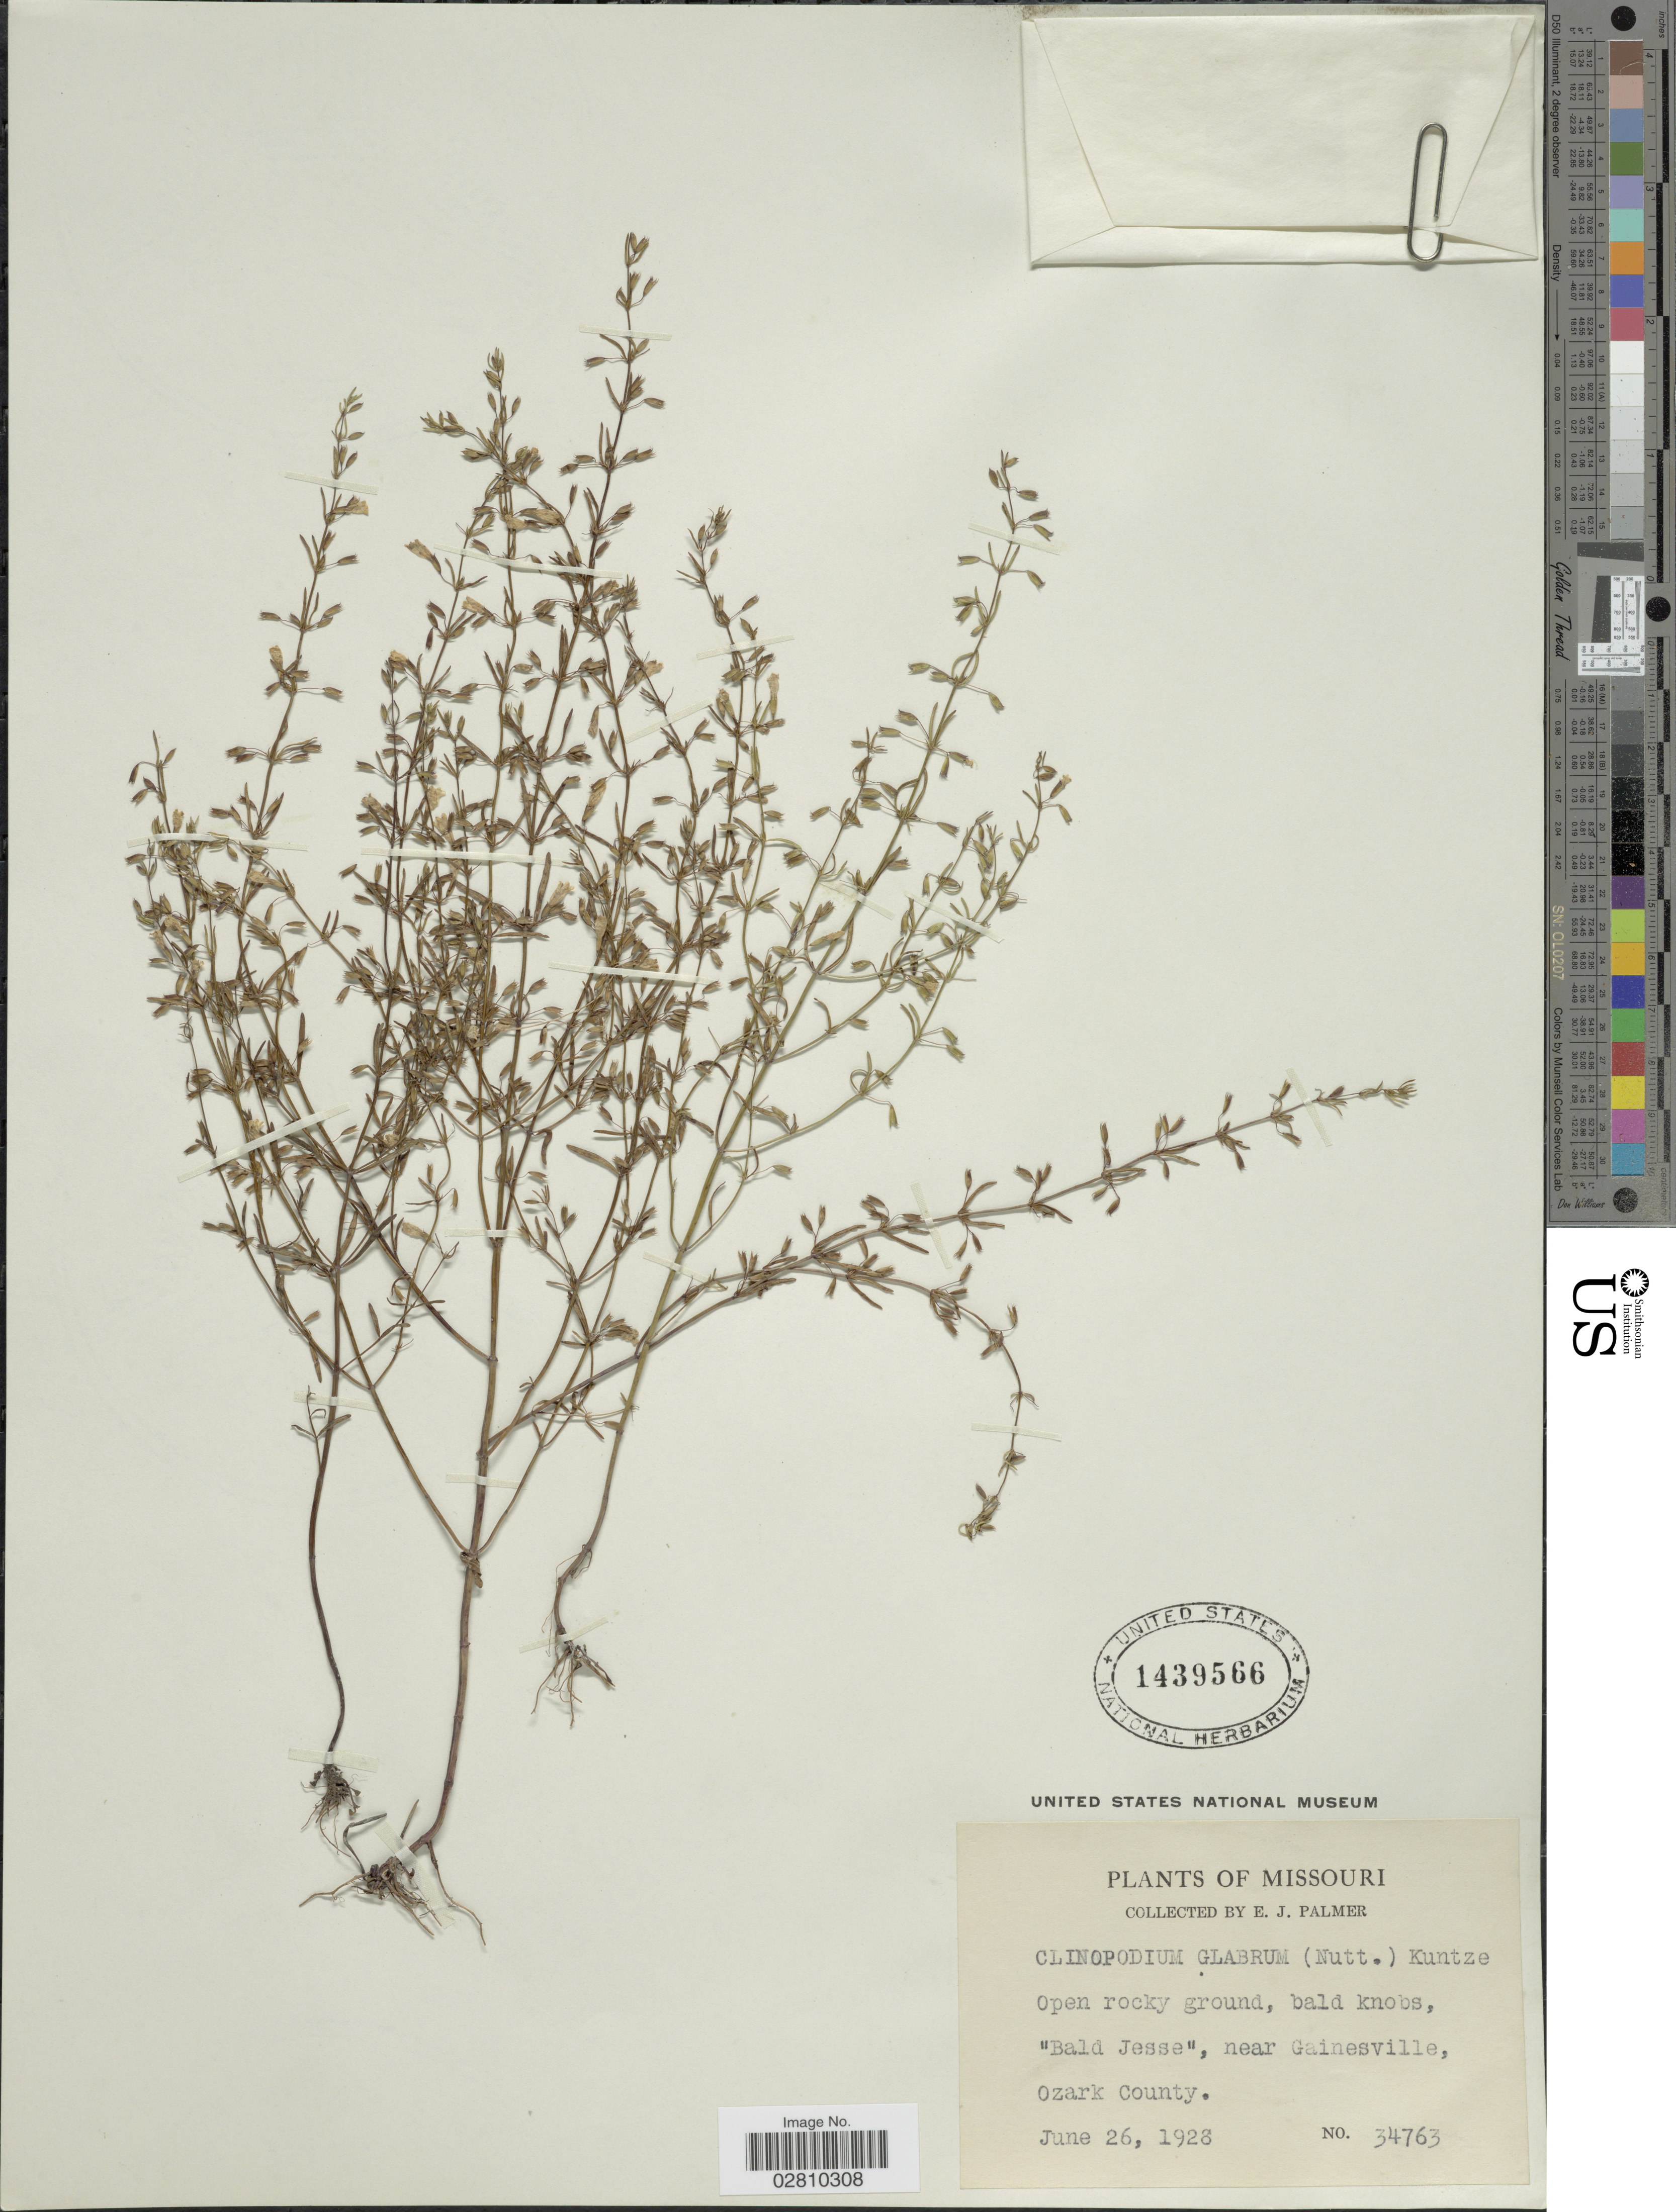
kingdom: Plantae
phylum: Tracheophyta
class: Magnoliopsida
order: Lamiales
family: Lamiaceae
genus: Clinopodium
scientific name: Clinopodium glabrum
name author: (Nutt.) Kuntze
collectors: E. J. Palmer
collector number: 34763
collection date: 1928-06-26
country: United States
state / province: Missouri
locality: Open rocky ground, bald knobs, "Bald Jesse", near Gainesville, Ozark County.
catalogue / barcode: US 1439566